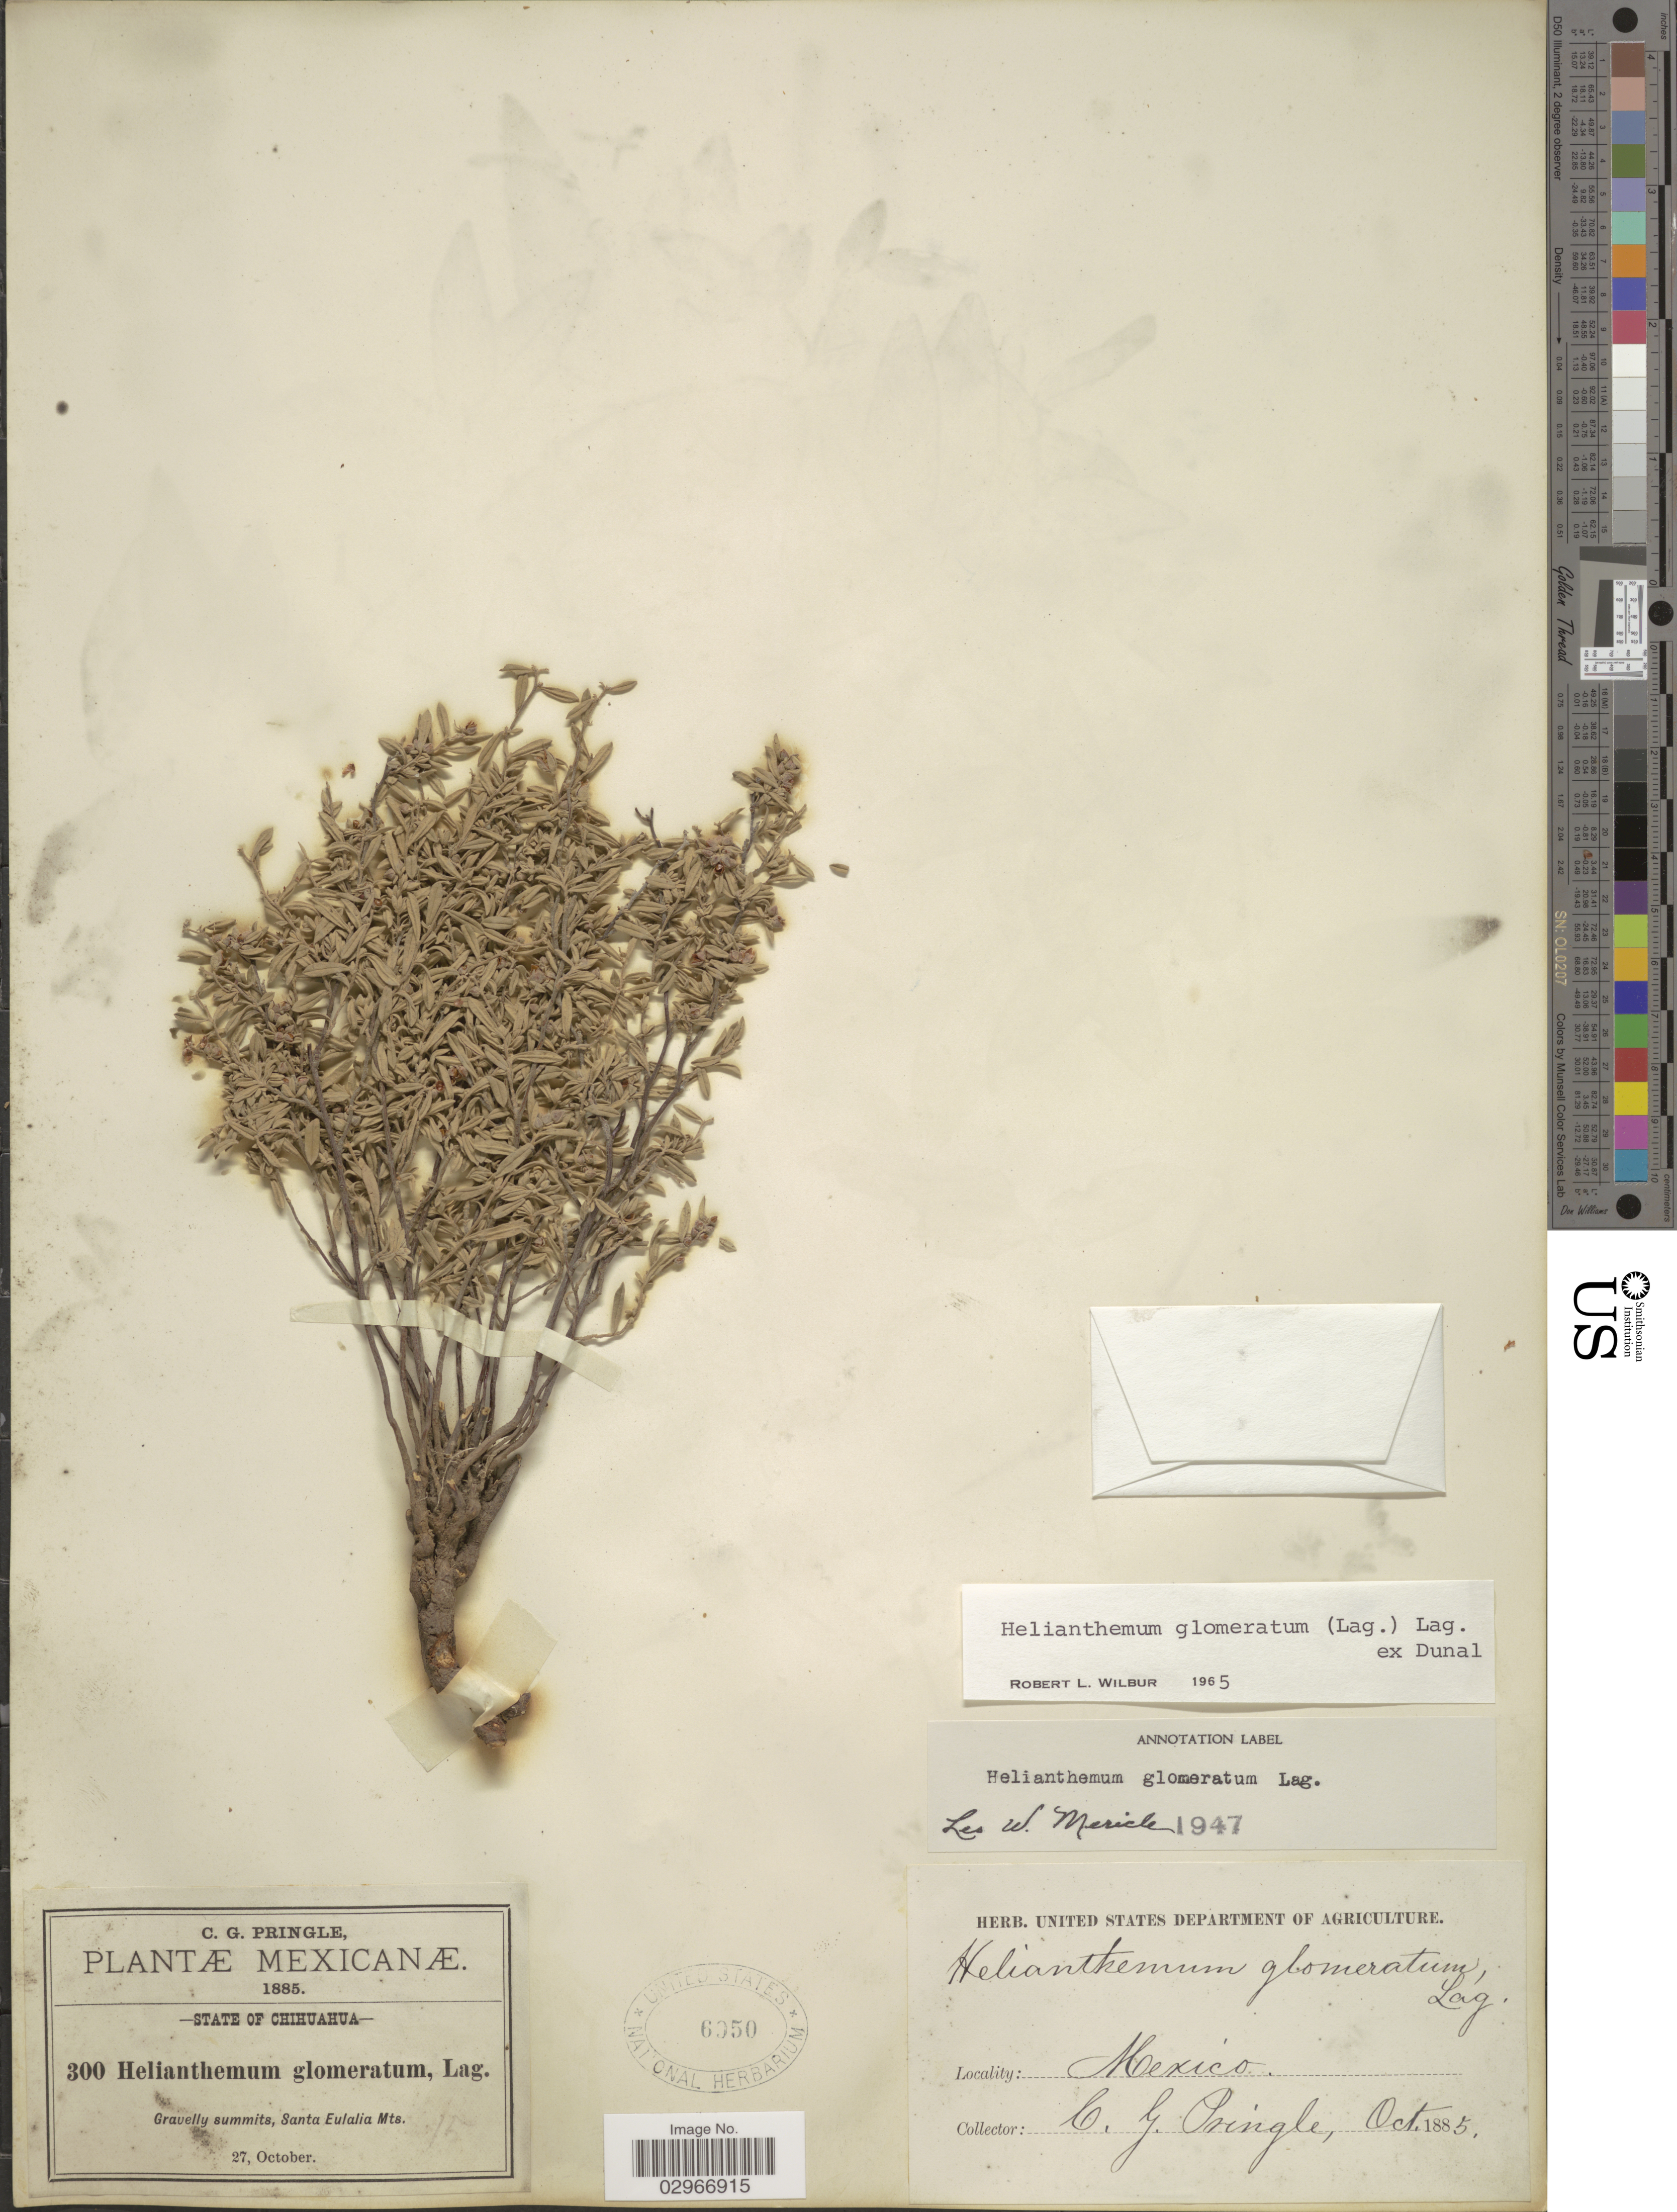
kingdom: Plantae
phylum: Tracheophyta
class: Magnoliopsida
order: Malvales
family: Cistaceae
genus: Helianthemum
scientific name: Helianthemum glomeratum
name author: (Lag.) Lag. ex Dunal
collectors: C. G. Pringle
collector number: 300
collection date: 1885-10-27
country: Mexico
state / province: Chihuahua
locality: Santa Eulalia Mts.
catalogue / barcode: US 6950